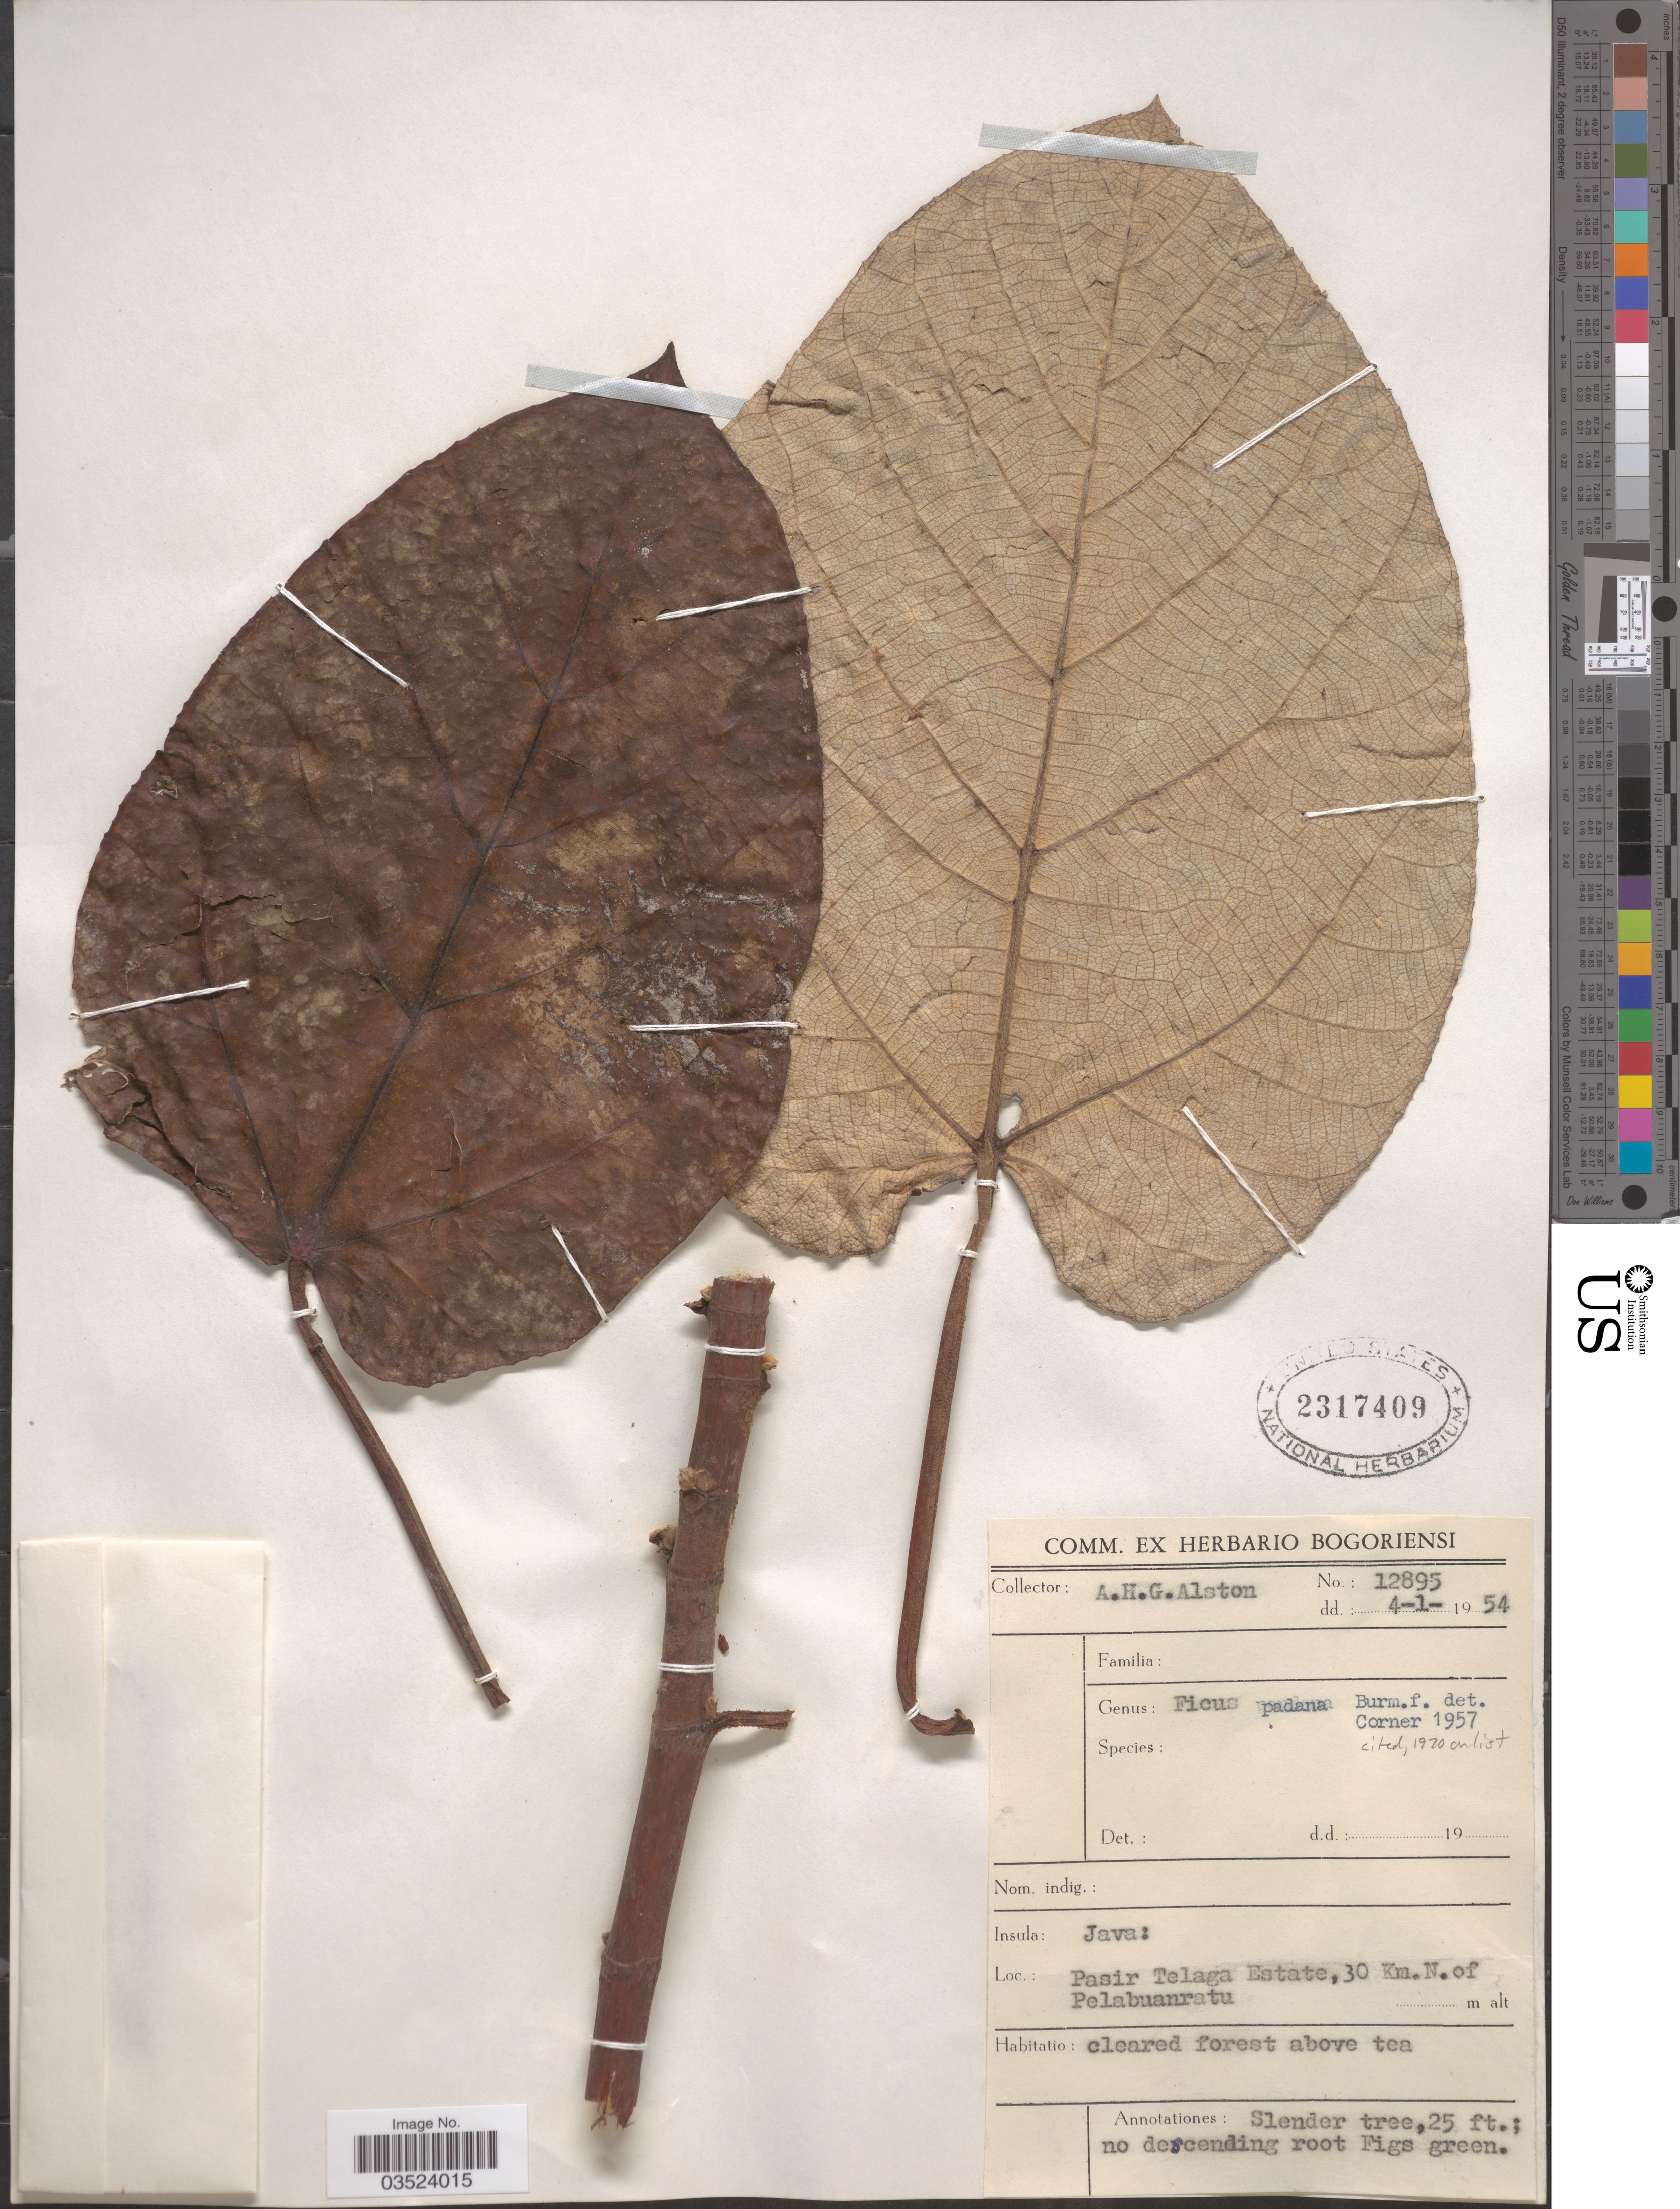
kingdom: Plantae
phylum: Tracheophyta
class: Magnoliopsida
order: Rosales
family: Moraceae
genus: Ficus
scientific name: Ficus padana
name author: Burm. f.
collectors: A. H. Alston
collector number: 12895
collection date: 1954-01-04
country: Indonesia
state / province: Java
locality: Insula Java: Pasir Telaga Estate, 30 Km. N of Pelabuanratu.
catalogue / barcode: US 2317409